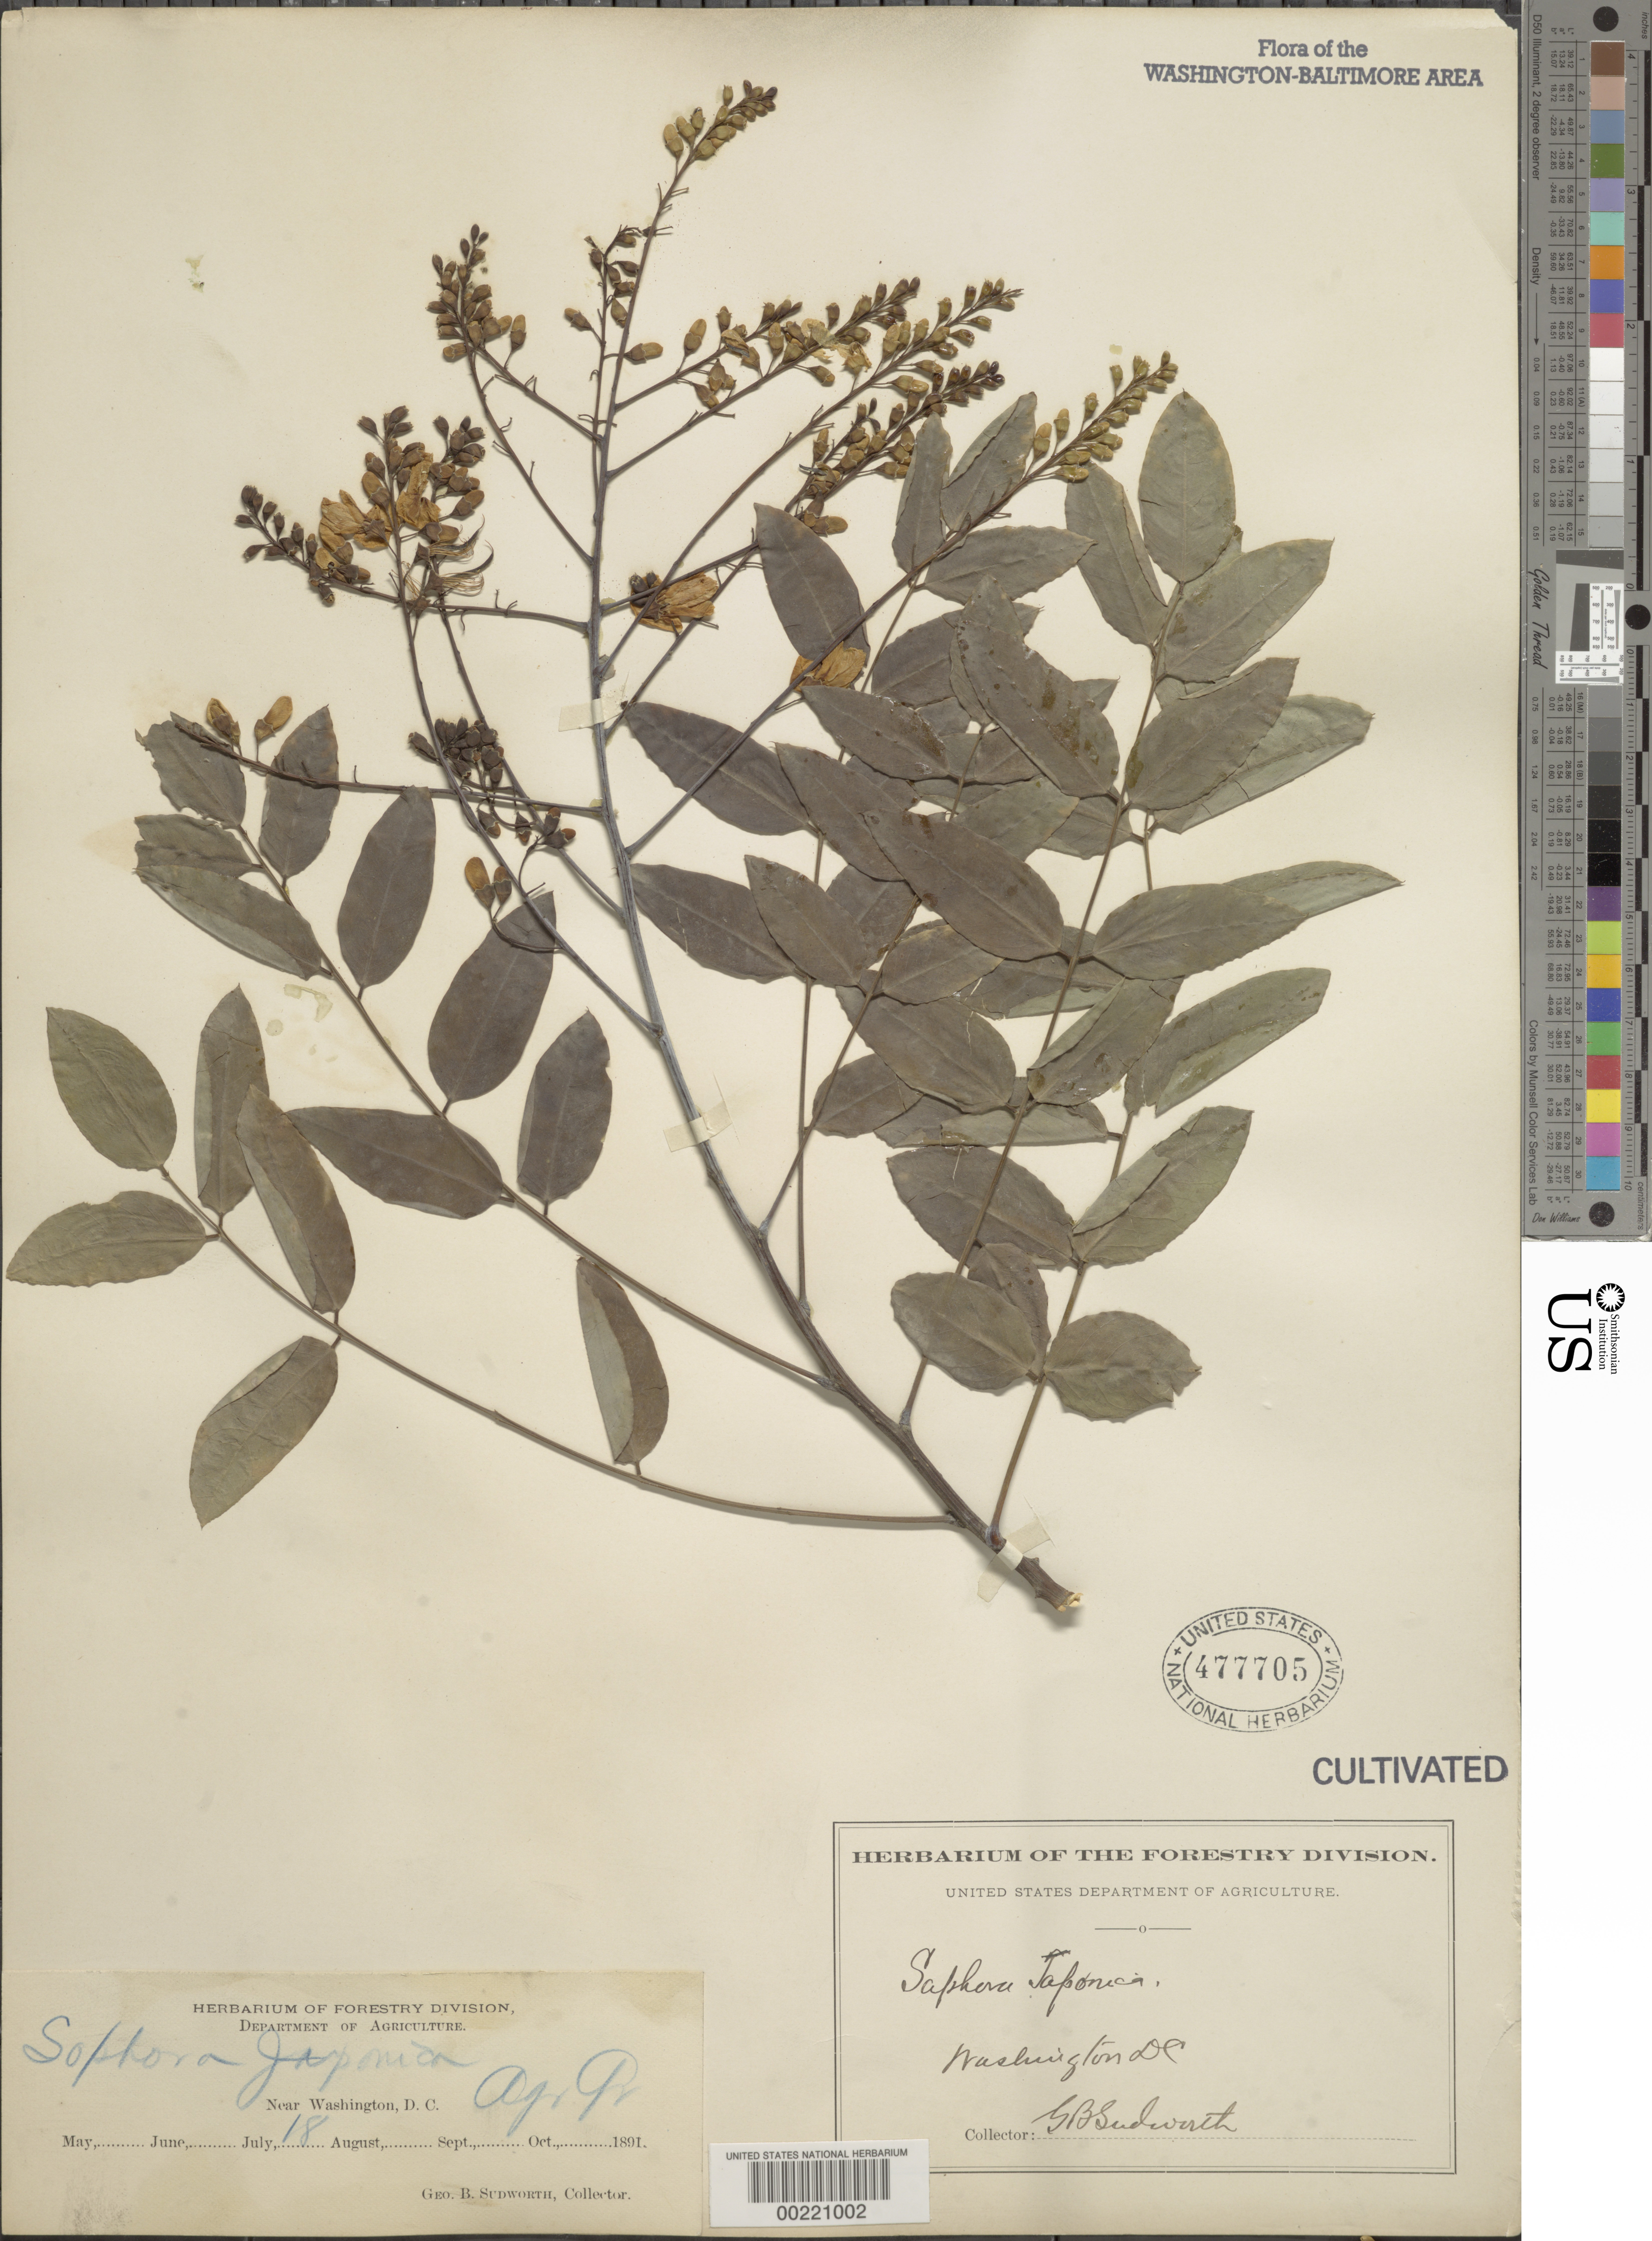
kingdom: Plantae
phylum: Tracheophyta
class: Magnoliopsida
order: Fabales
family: Fabaceae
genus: Sophora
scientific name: Sophora japonica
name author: L.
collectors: G. B. Sudworth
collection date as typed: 18 Jul 1891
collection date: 1891-07-18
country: United States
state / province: District of Columbia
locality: Department of Agriculture grounds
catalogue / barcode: US 477705